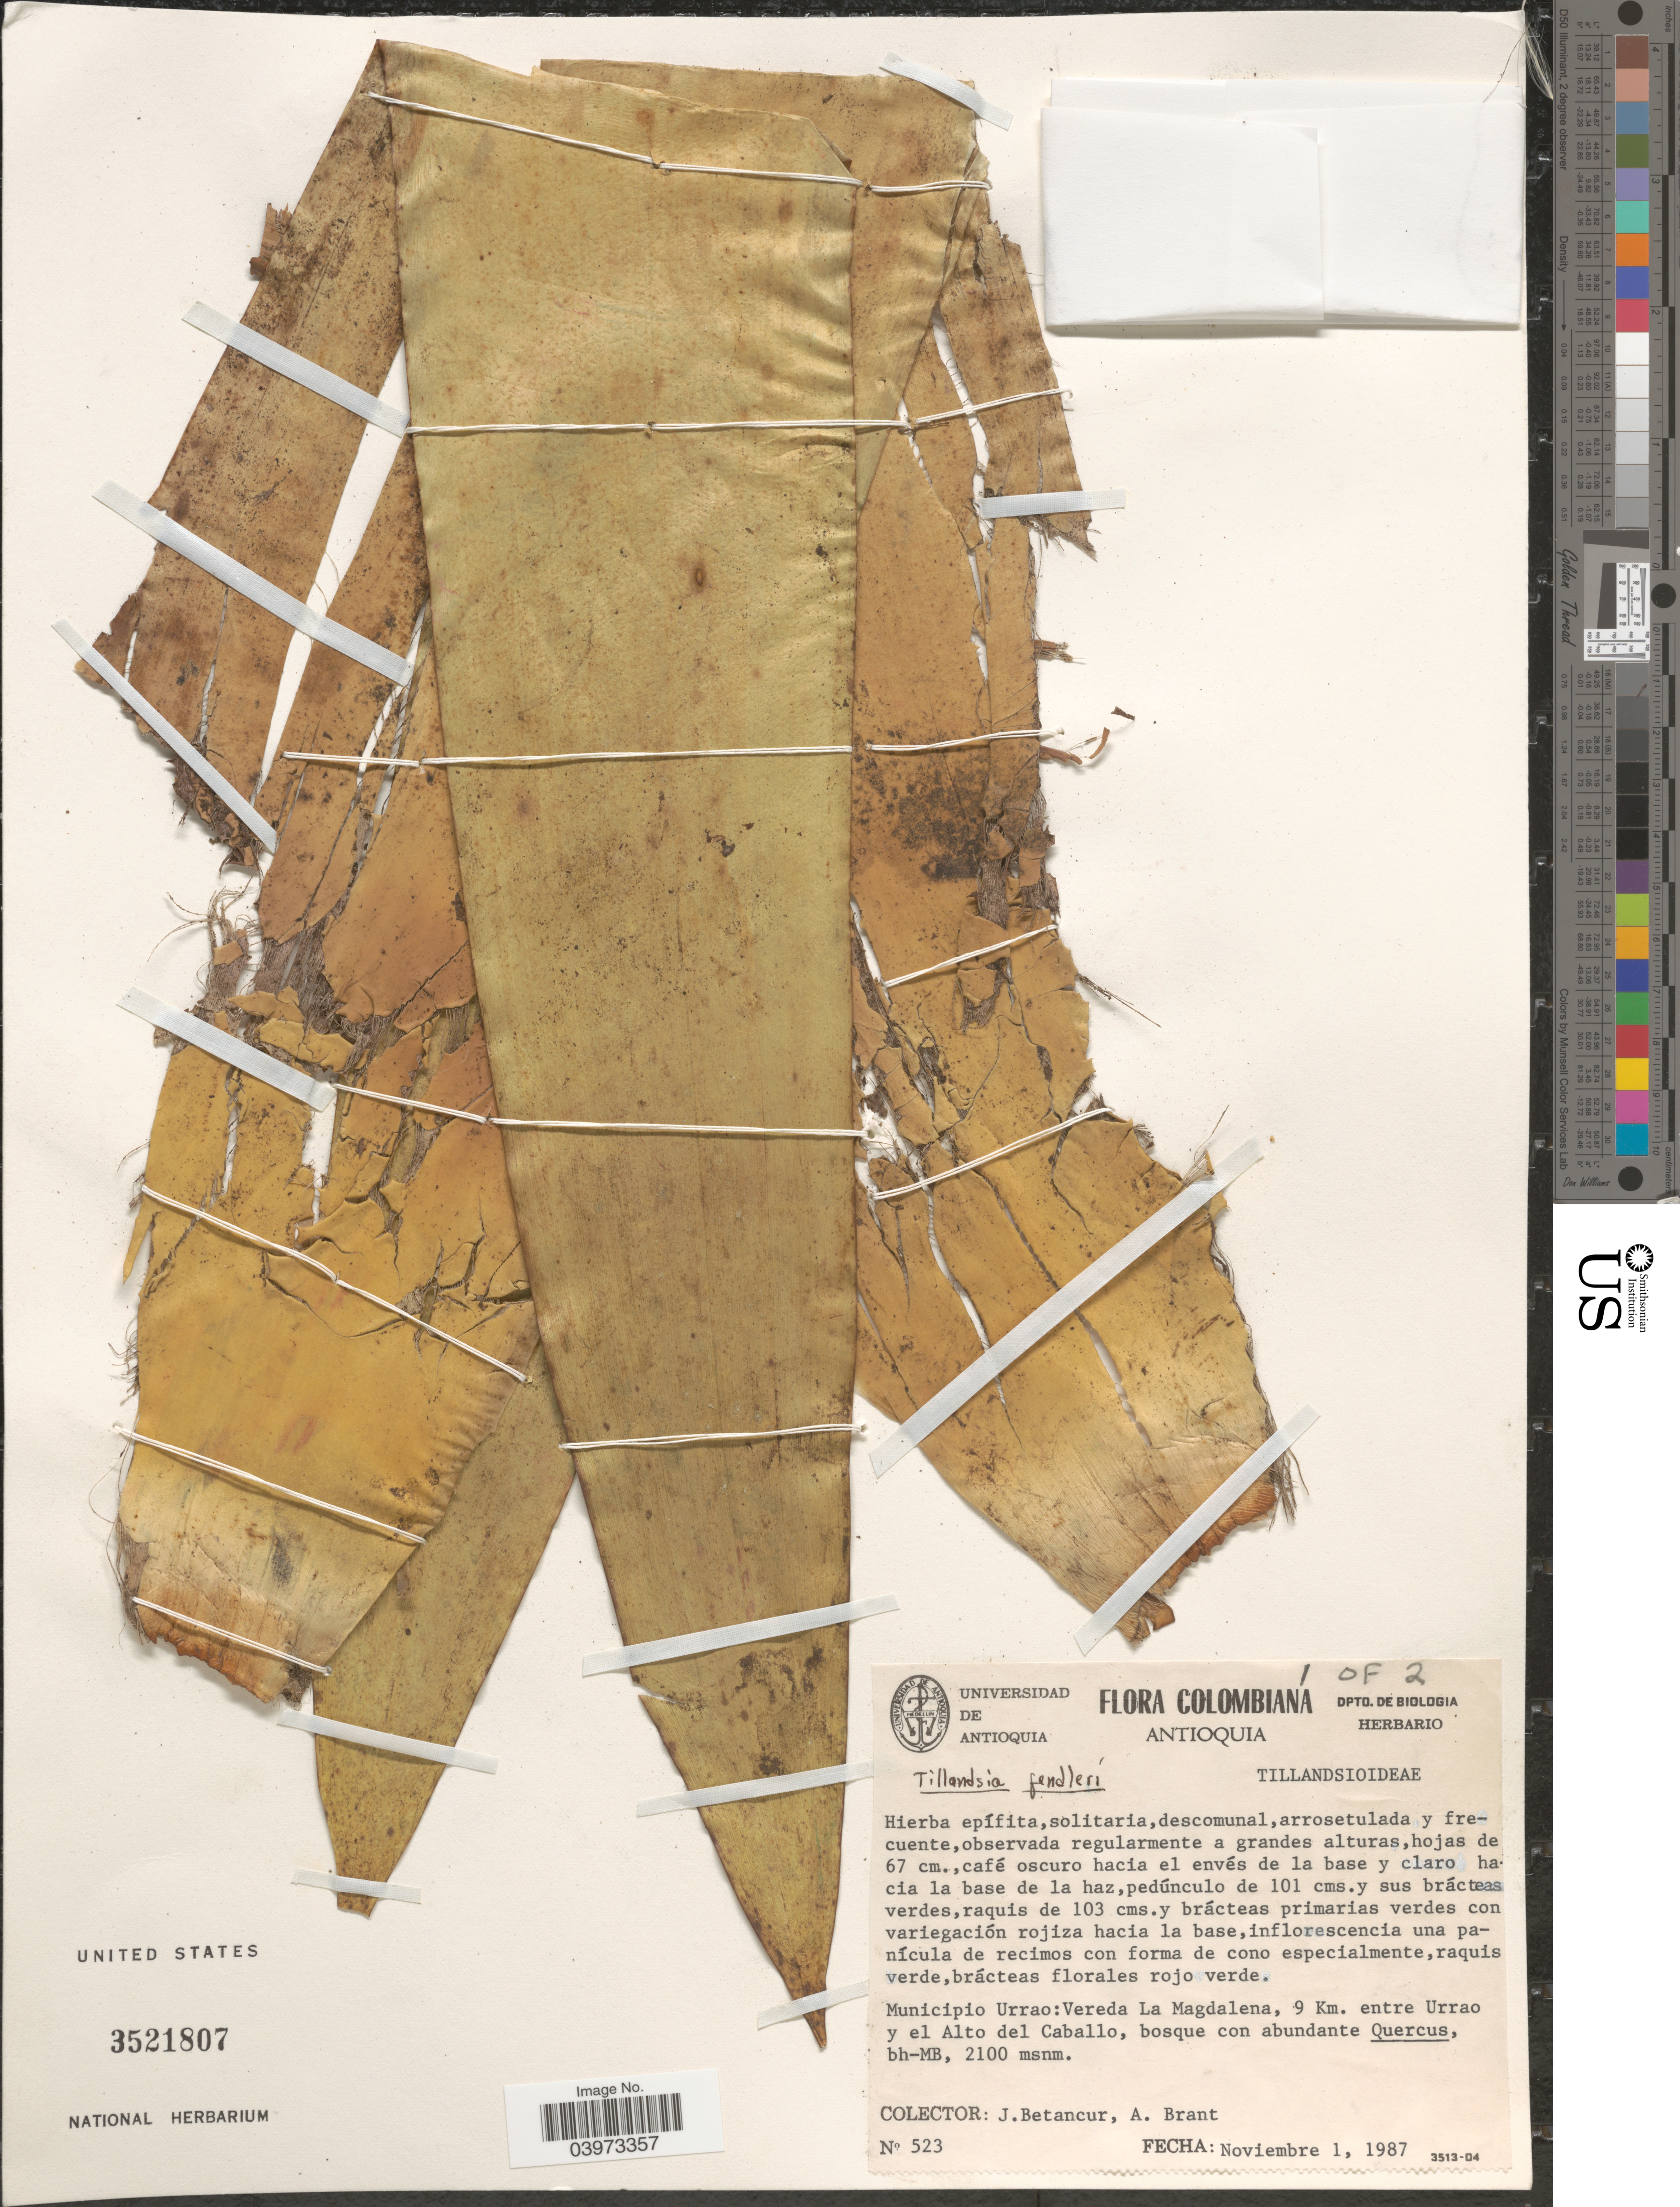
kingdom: Plantae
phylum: Tracheophyta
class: Liliopsida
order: Poales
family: Bromeliaceae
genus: Tillandsia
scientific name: Tillandsia fendleri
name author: Griseb.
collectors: J. Betancur & A. Brant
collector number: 523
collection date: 1987-11-01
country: Colombia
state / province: Antioquia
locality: Municipio Urrao: Vereda La Magdalena, 9 Km. entre Urrao y el Alto del Caballo.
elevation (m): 2100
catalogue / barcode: US 3521807